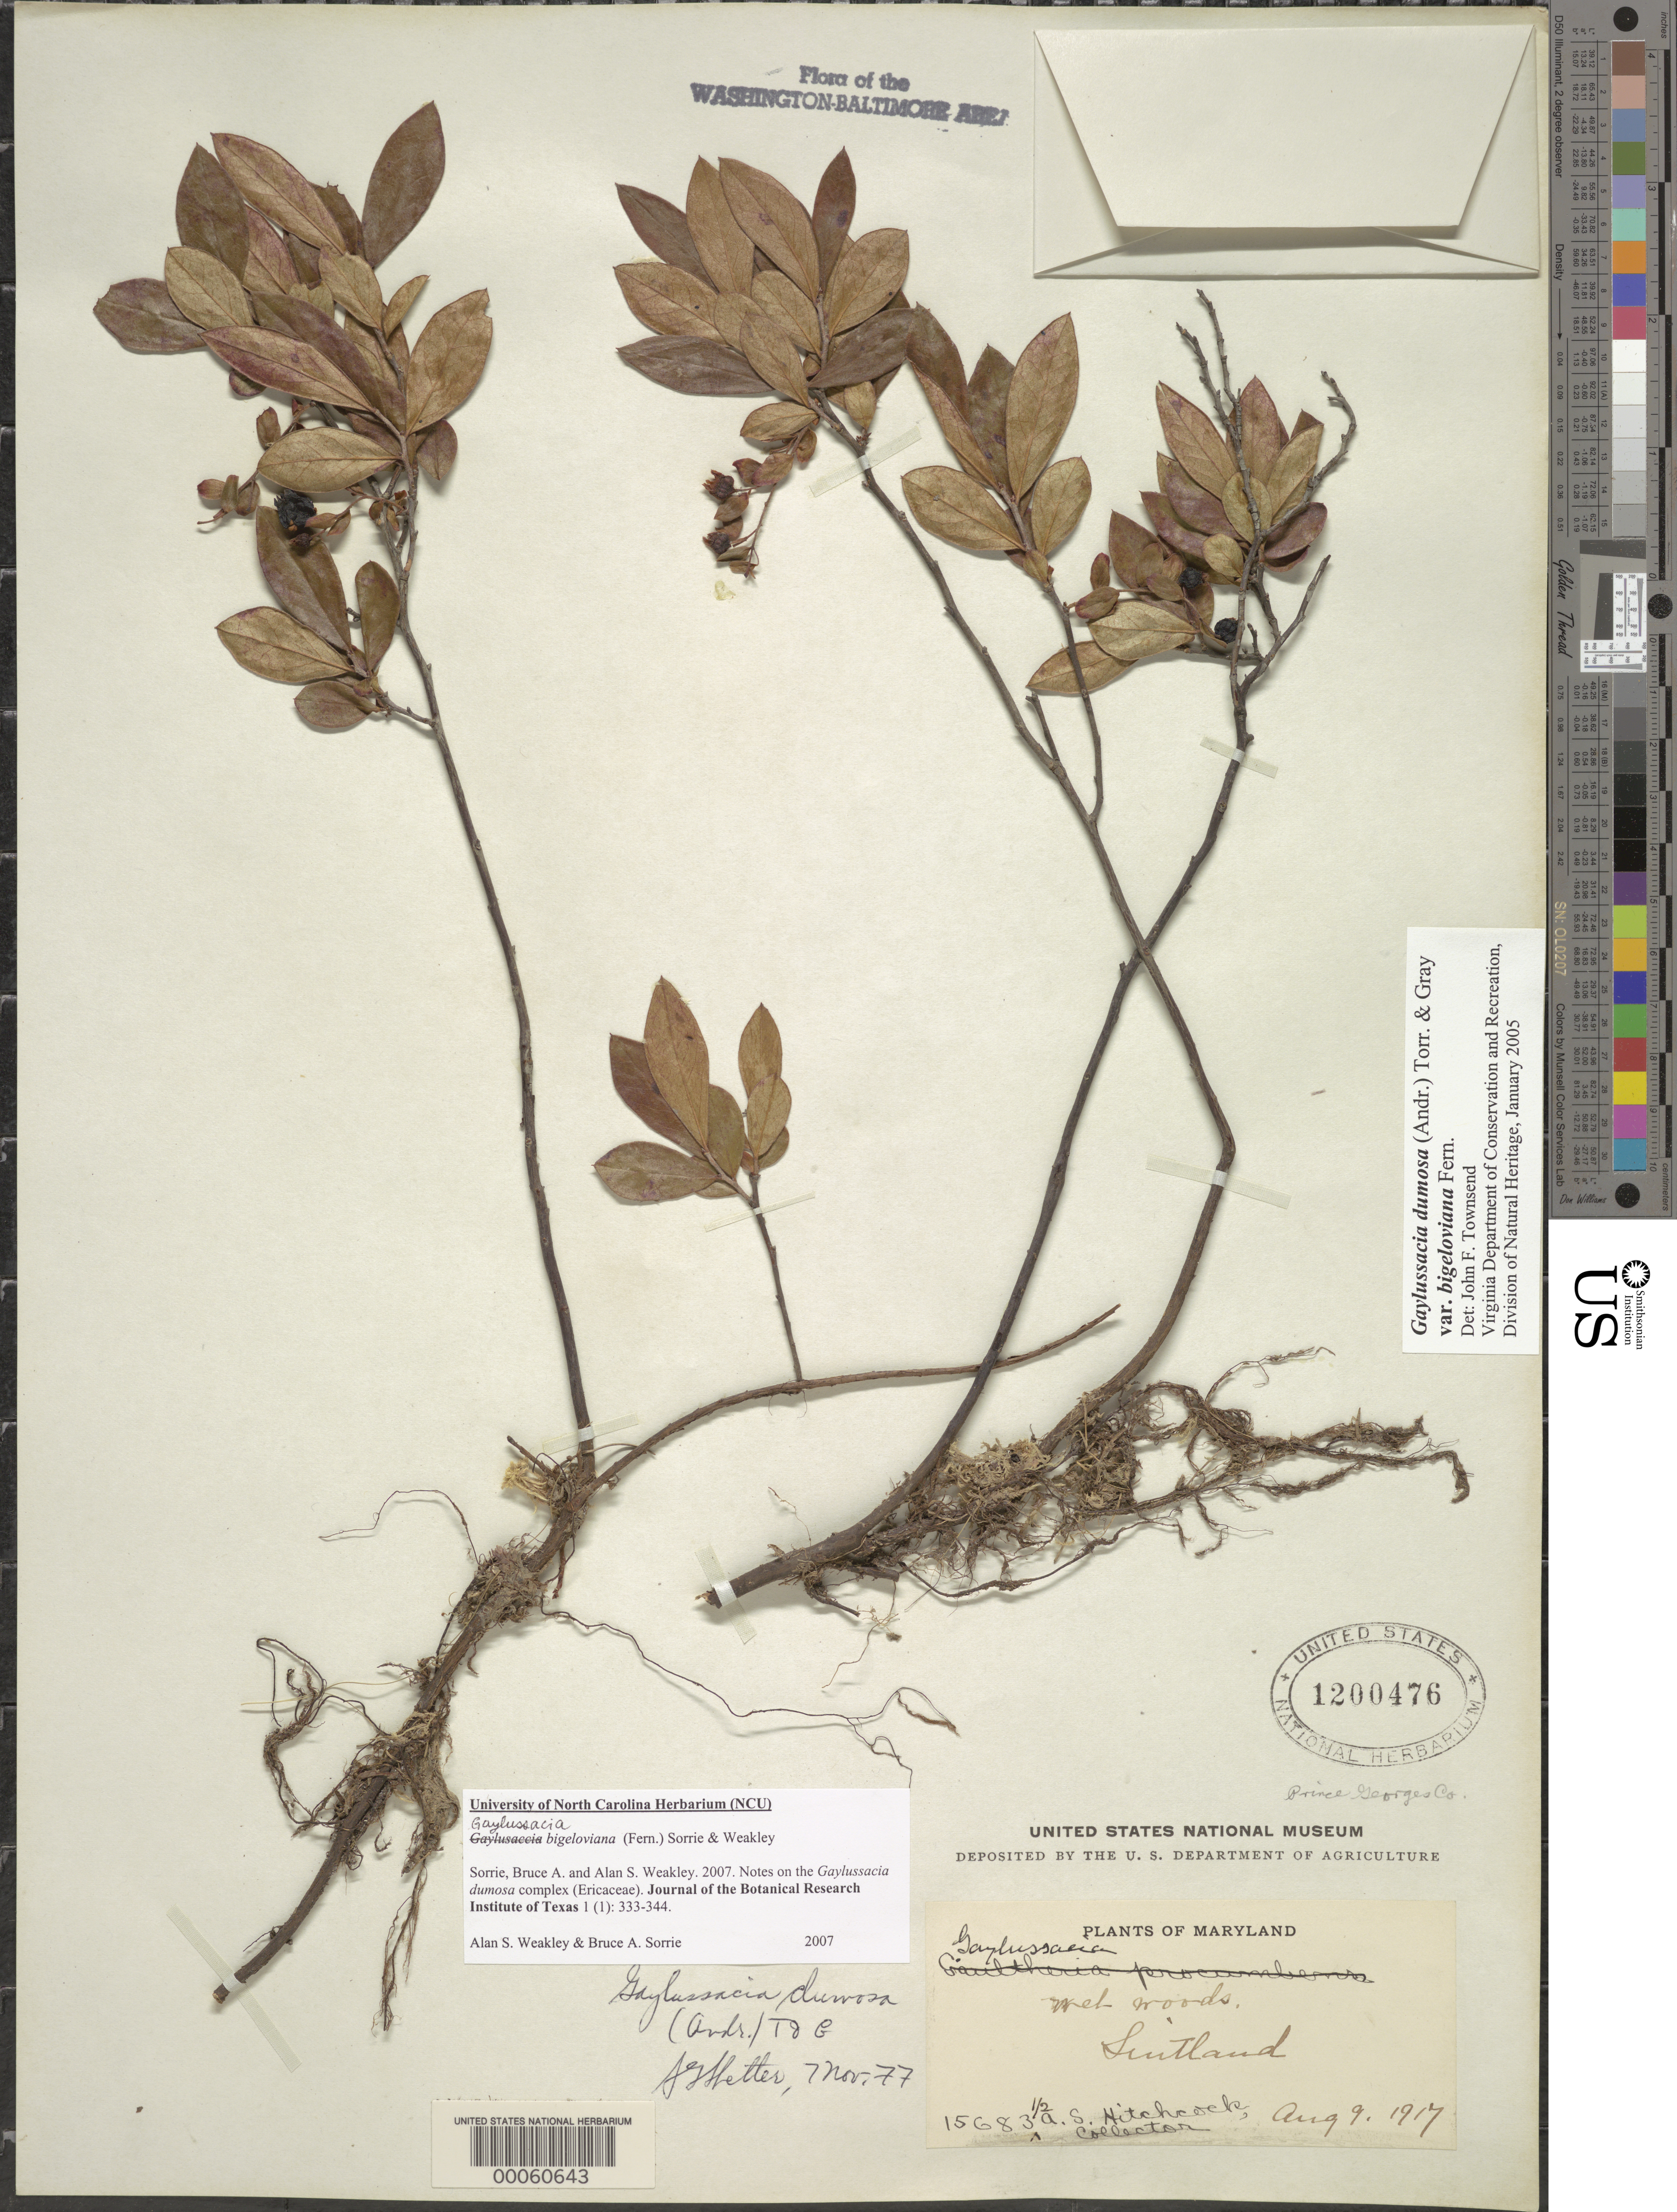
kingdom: Plantae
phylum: Tracheophyta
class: Magnoliopsida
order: Ericales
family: Ericaceae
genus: Gaylussacia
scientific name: Gaylussacia dumosa var. bigeloviana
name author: Fernald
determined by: Townsend, John F.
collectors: A. S. Hitchcock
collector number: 15683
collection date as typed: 09 Aug 1917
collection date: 1917-08-09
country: United States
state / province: Maryland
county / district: Prince George's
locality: Suitland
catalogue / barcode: US 1200476